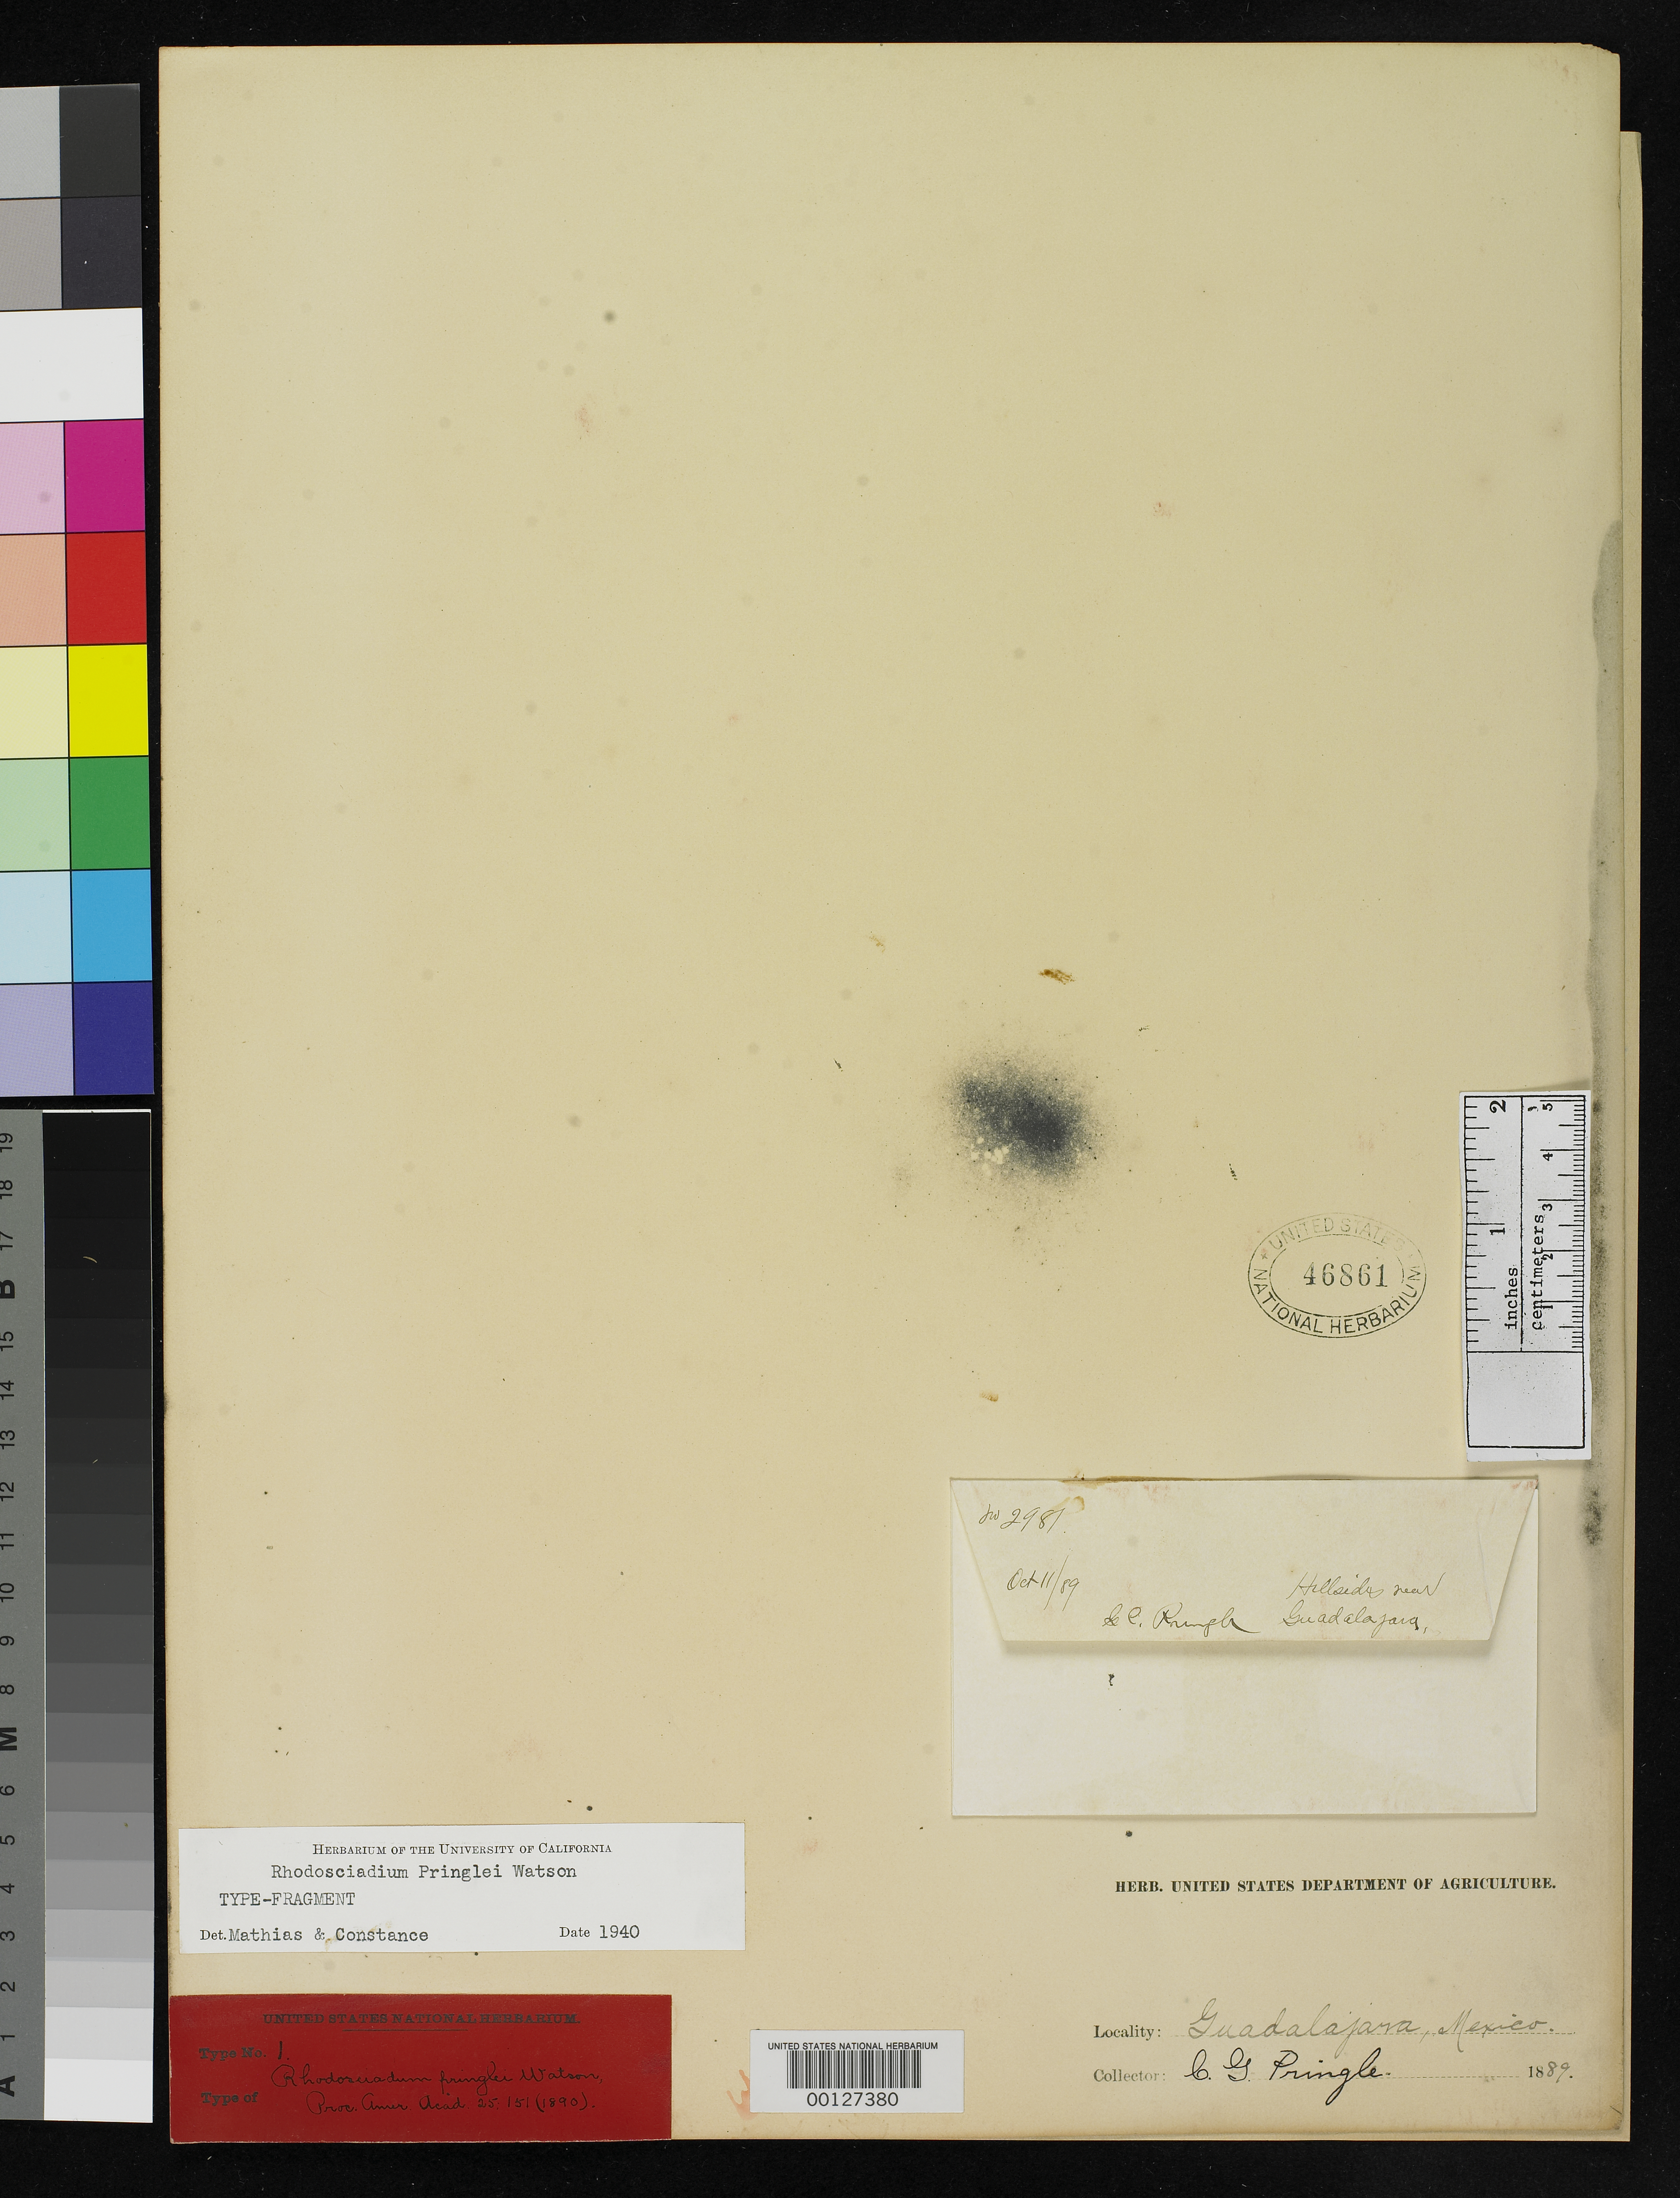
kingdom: Plantae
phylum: Tracheophyta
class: Magnoliopsida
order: Apiales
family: Apiaceae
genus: Rhodosciadium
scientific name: Rhodosciadium pringlei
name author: S. Watson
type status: Type Collection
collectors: C. G. Pringle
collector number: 2981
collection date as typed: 11 Oct 1889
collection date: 1889-10-11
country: Mexico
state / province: Jalisco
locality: Near Guadalajara.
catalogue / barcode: US 46861